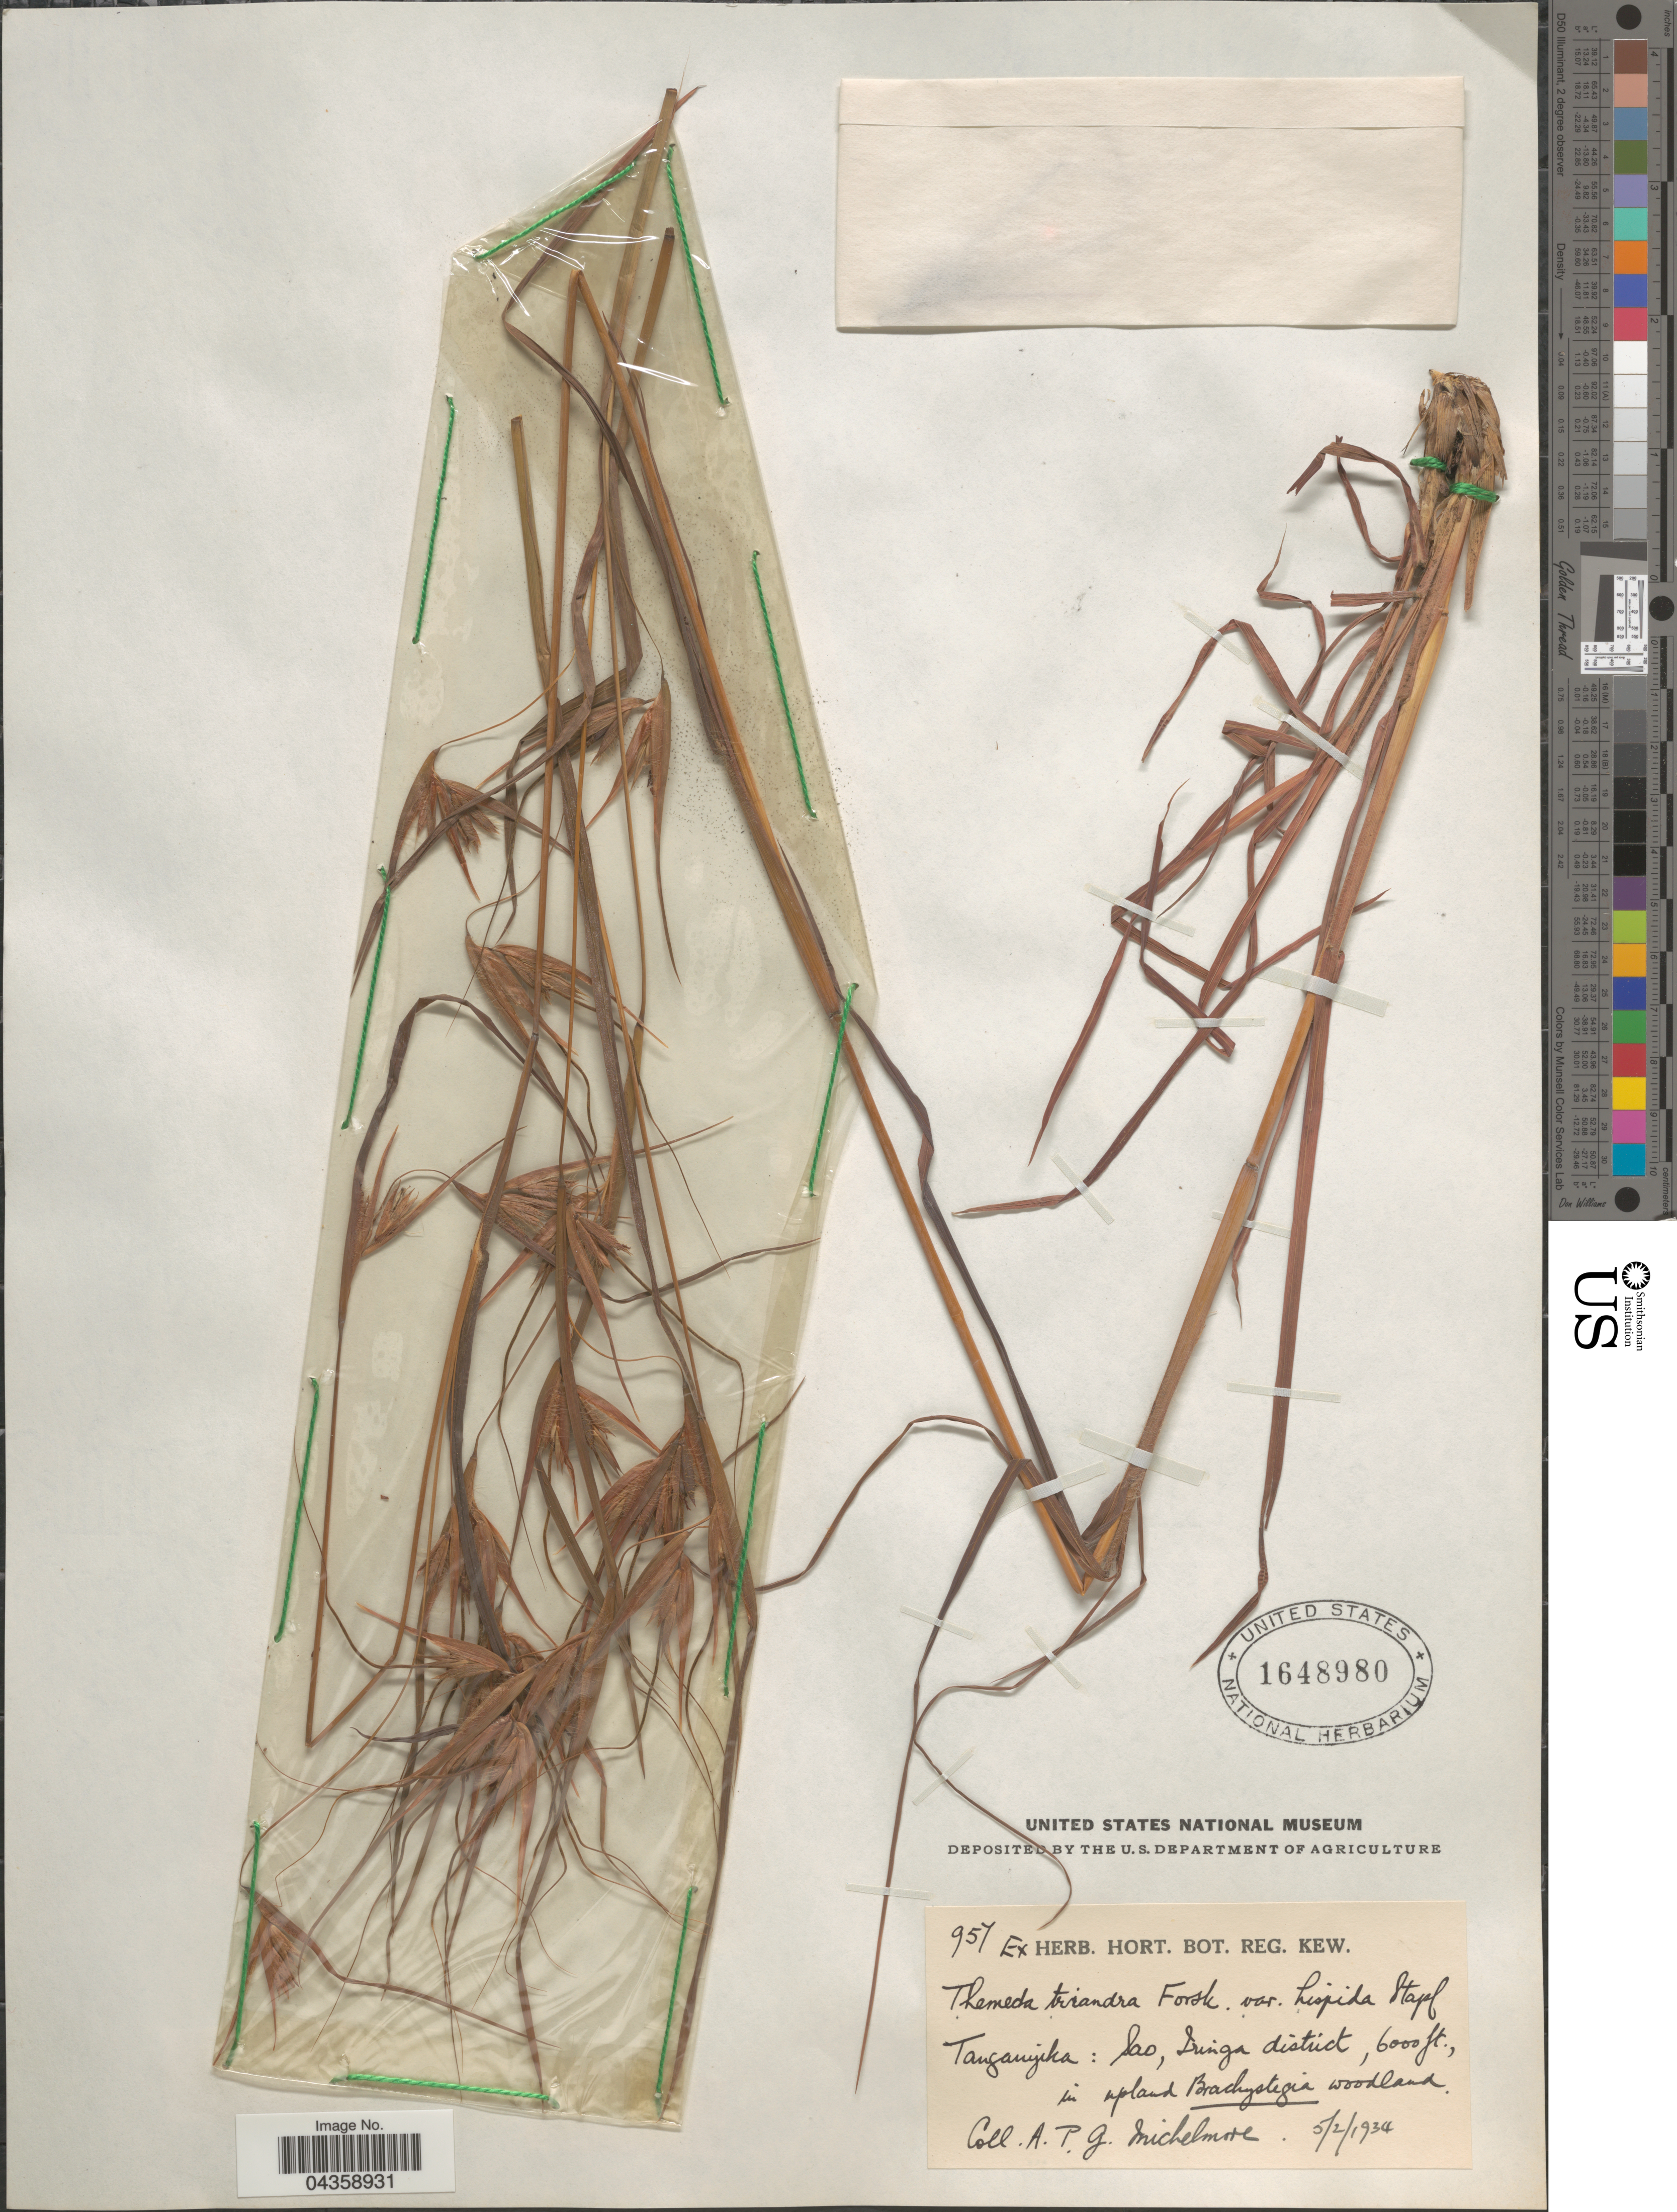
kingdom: Plantae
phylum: Tracheophyta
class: Liliopsida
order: Poales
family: Poaceae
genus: Themeda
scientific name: Themeda triandra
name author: Forssk.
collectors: A. Michelmore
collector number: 957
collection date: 1934-02-05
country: Tanzania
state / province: Iringa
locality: Tanganyika: Sao, Iringa district.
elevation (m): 1829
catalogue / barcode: US 1648980